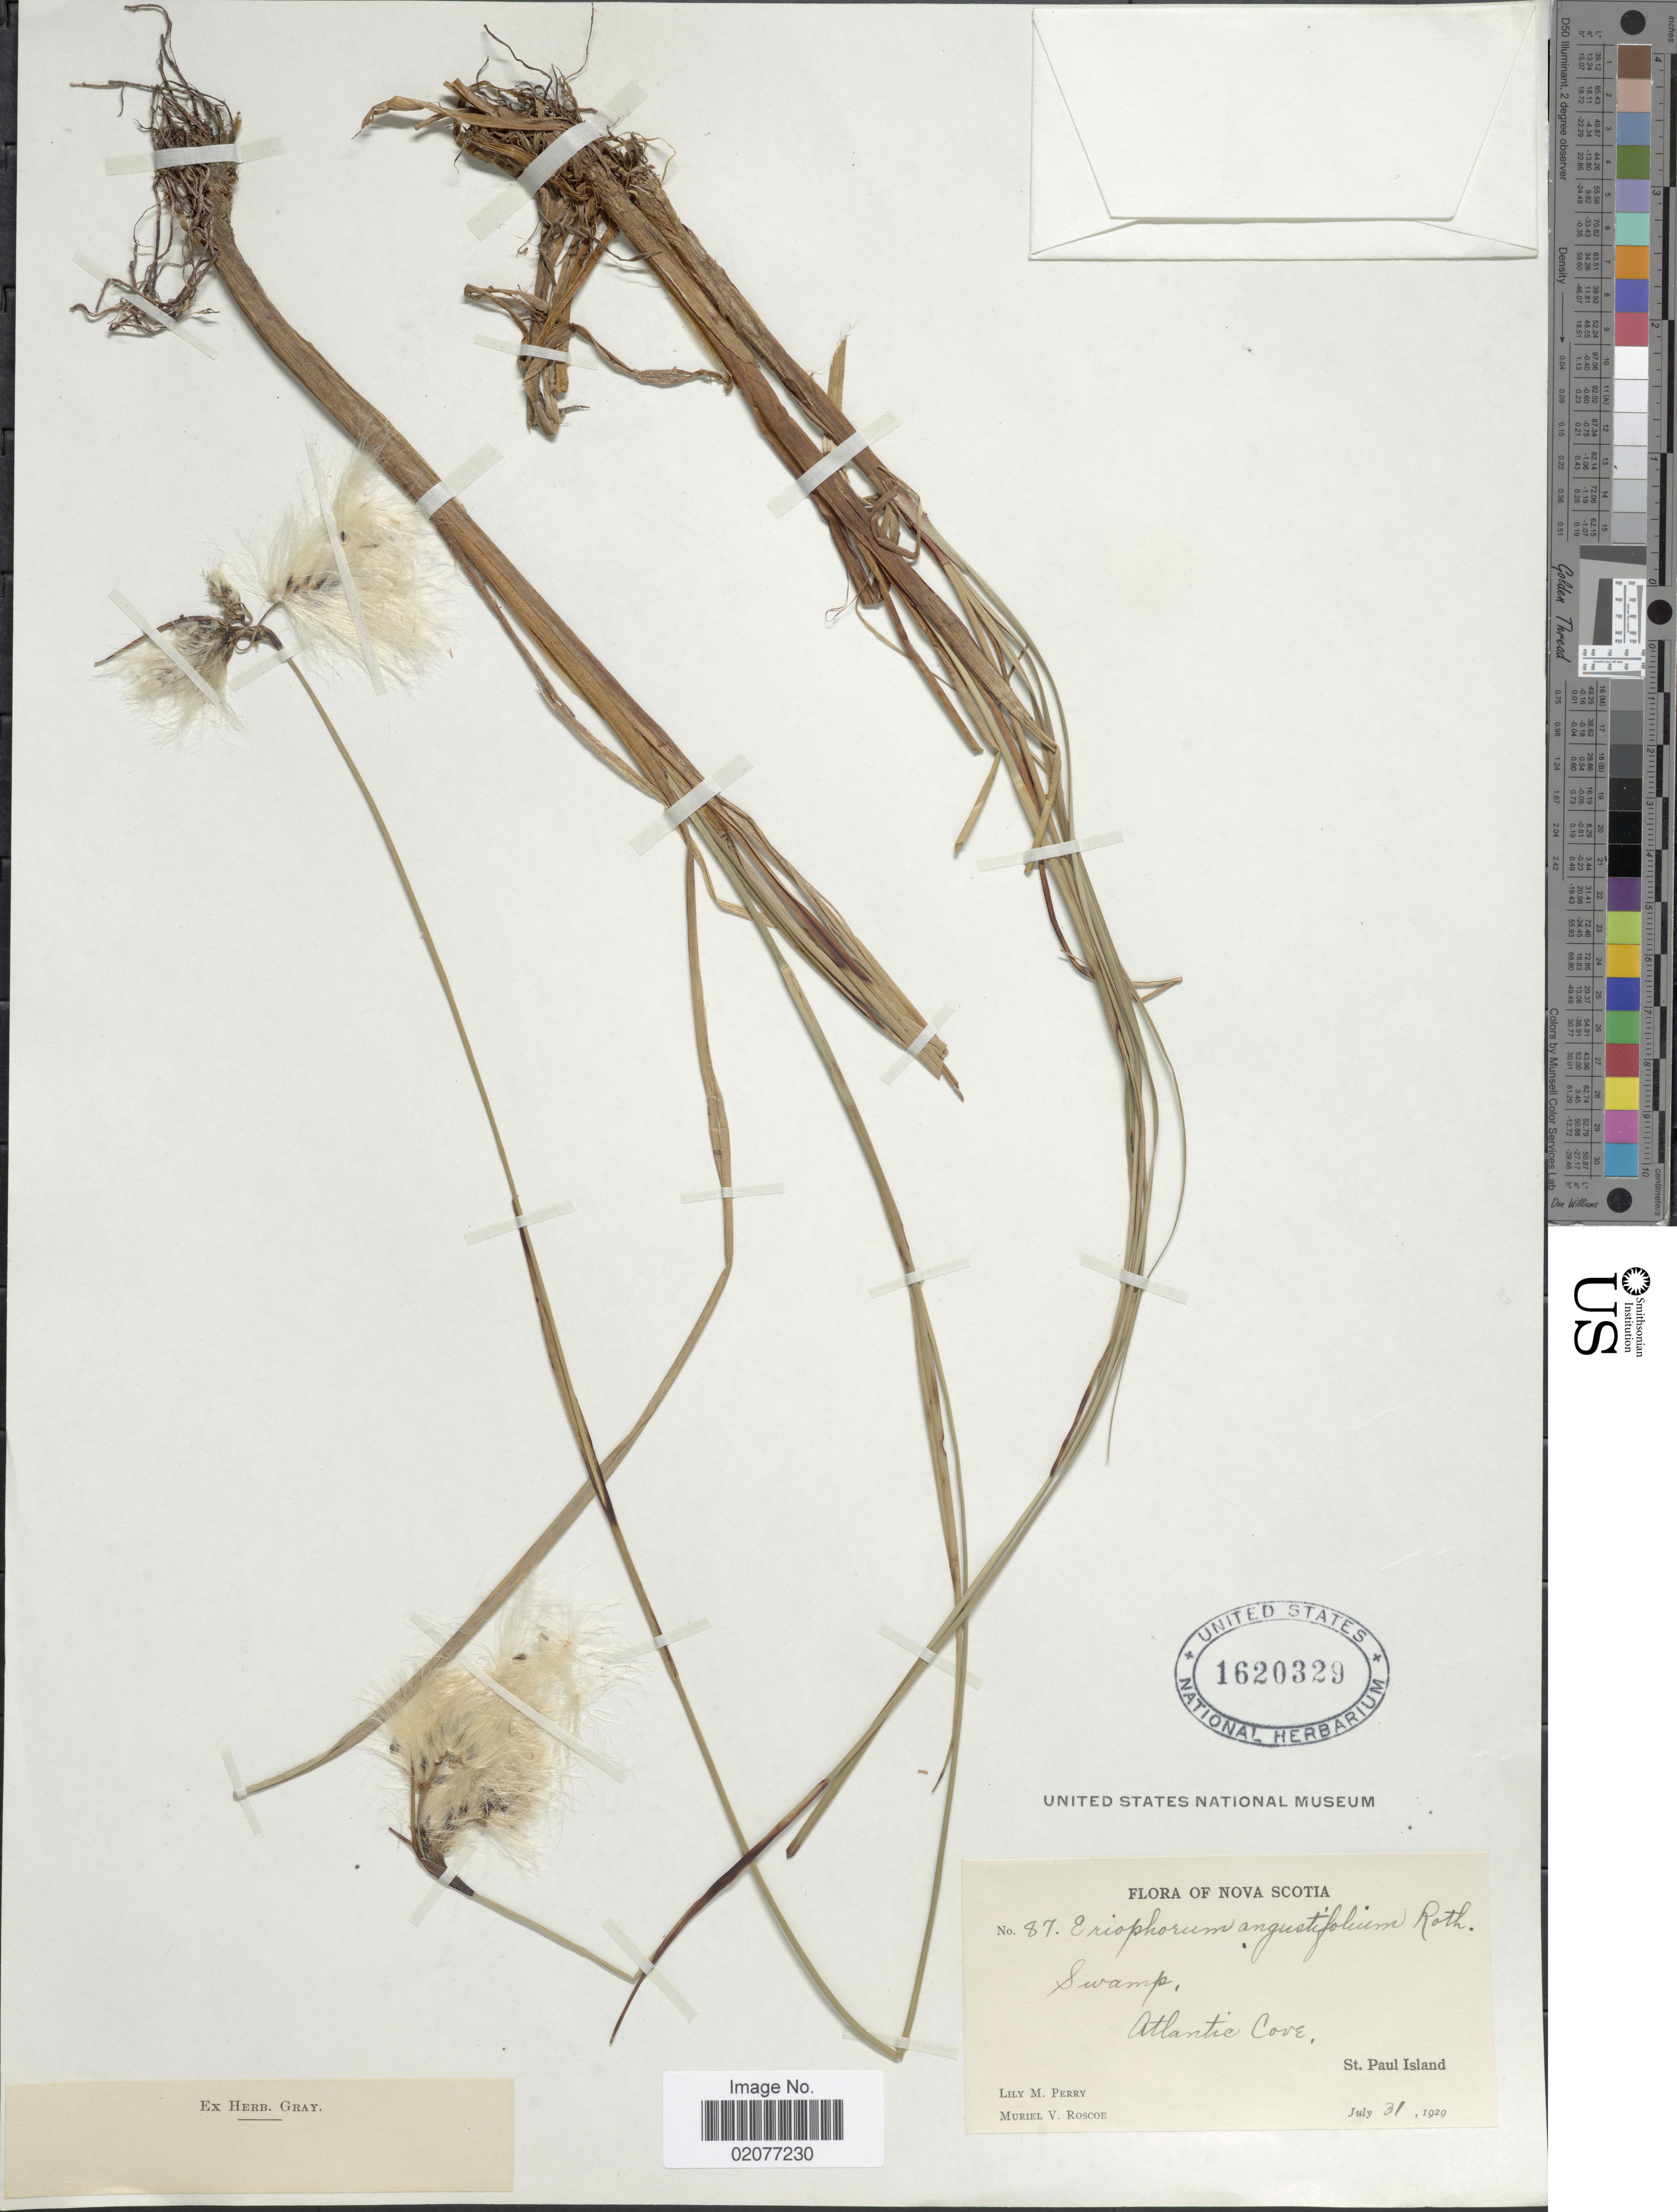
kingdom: Plantae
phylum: Tracheophyta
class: Liliopsida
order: Poales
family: Cyperaceae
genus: Eriophorum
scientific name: Eriophorum angustifolium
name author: Honck.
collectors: L. M. Perry & M. Roscoe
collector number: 87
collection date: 1920-07-31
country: Canada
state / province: Nova Scotia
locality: Atlantic Cove, St. Paul Island.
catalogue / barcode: US 1620329